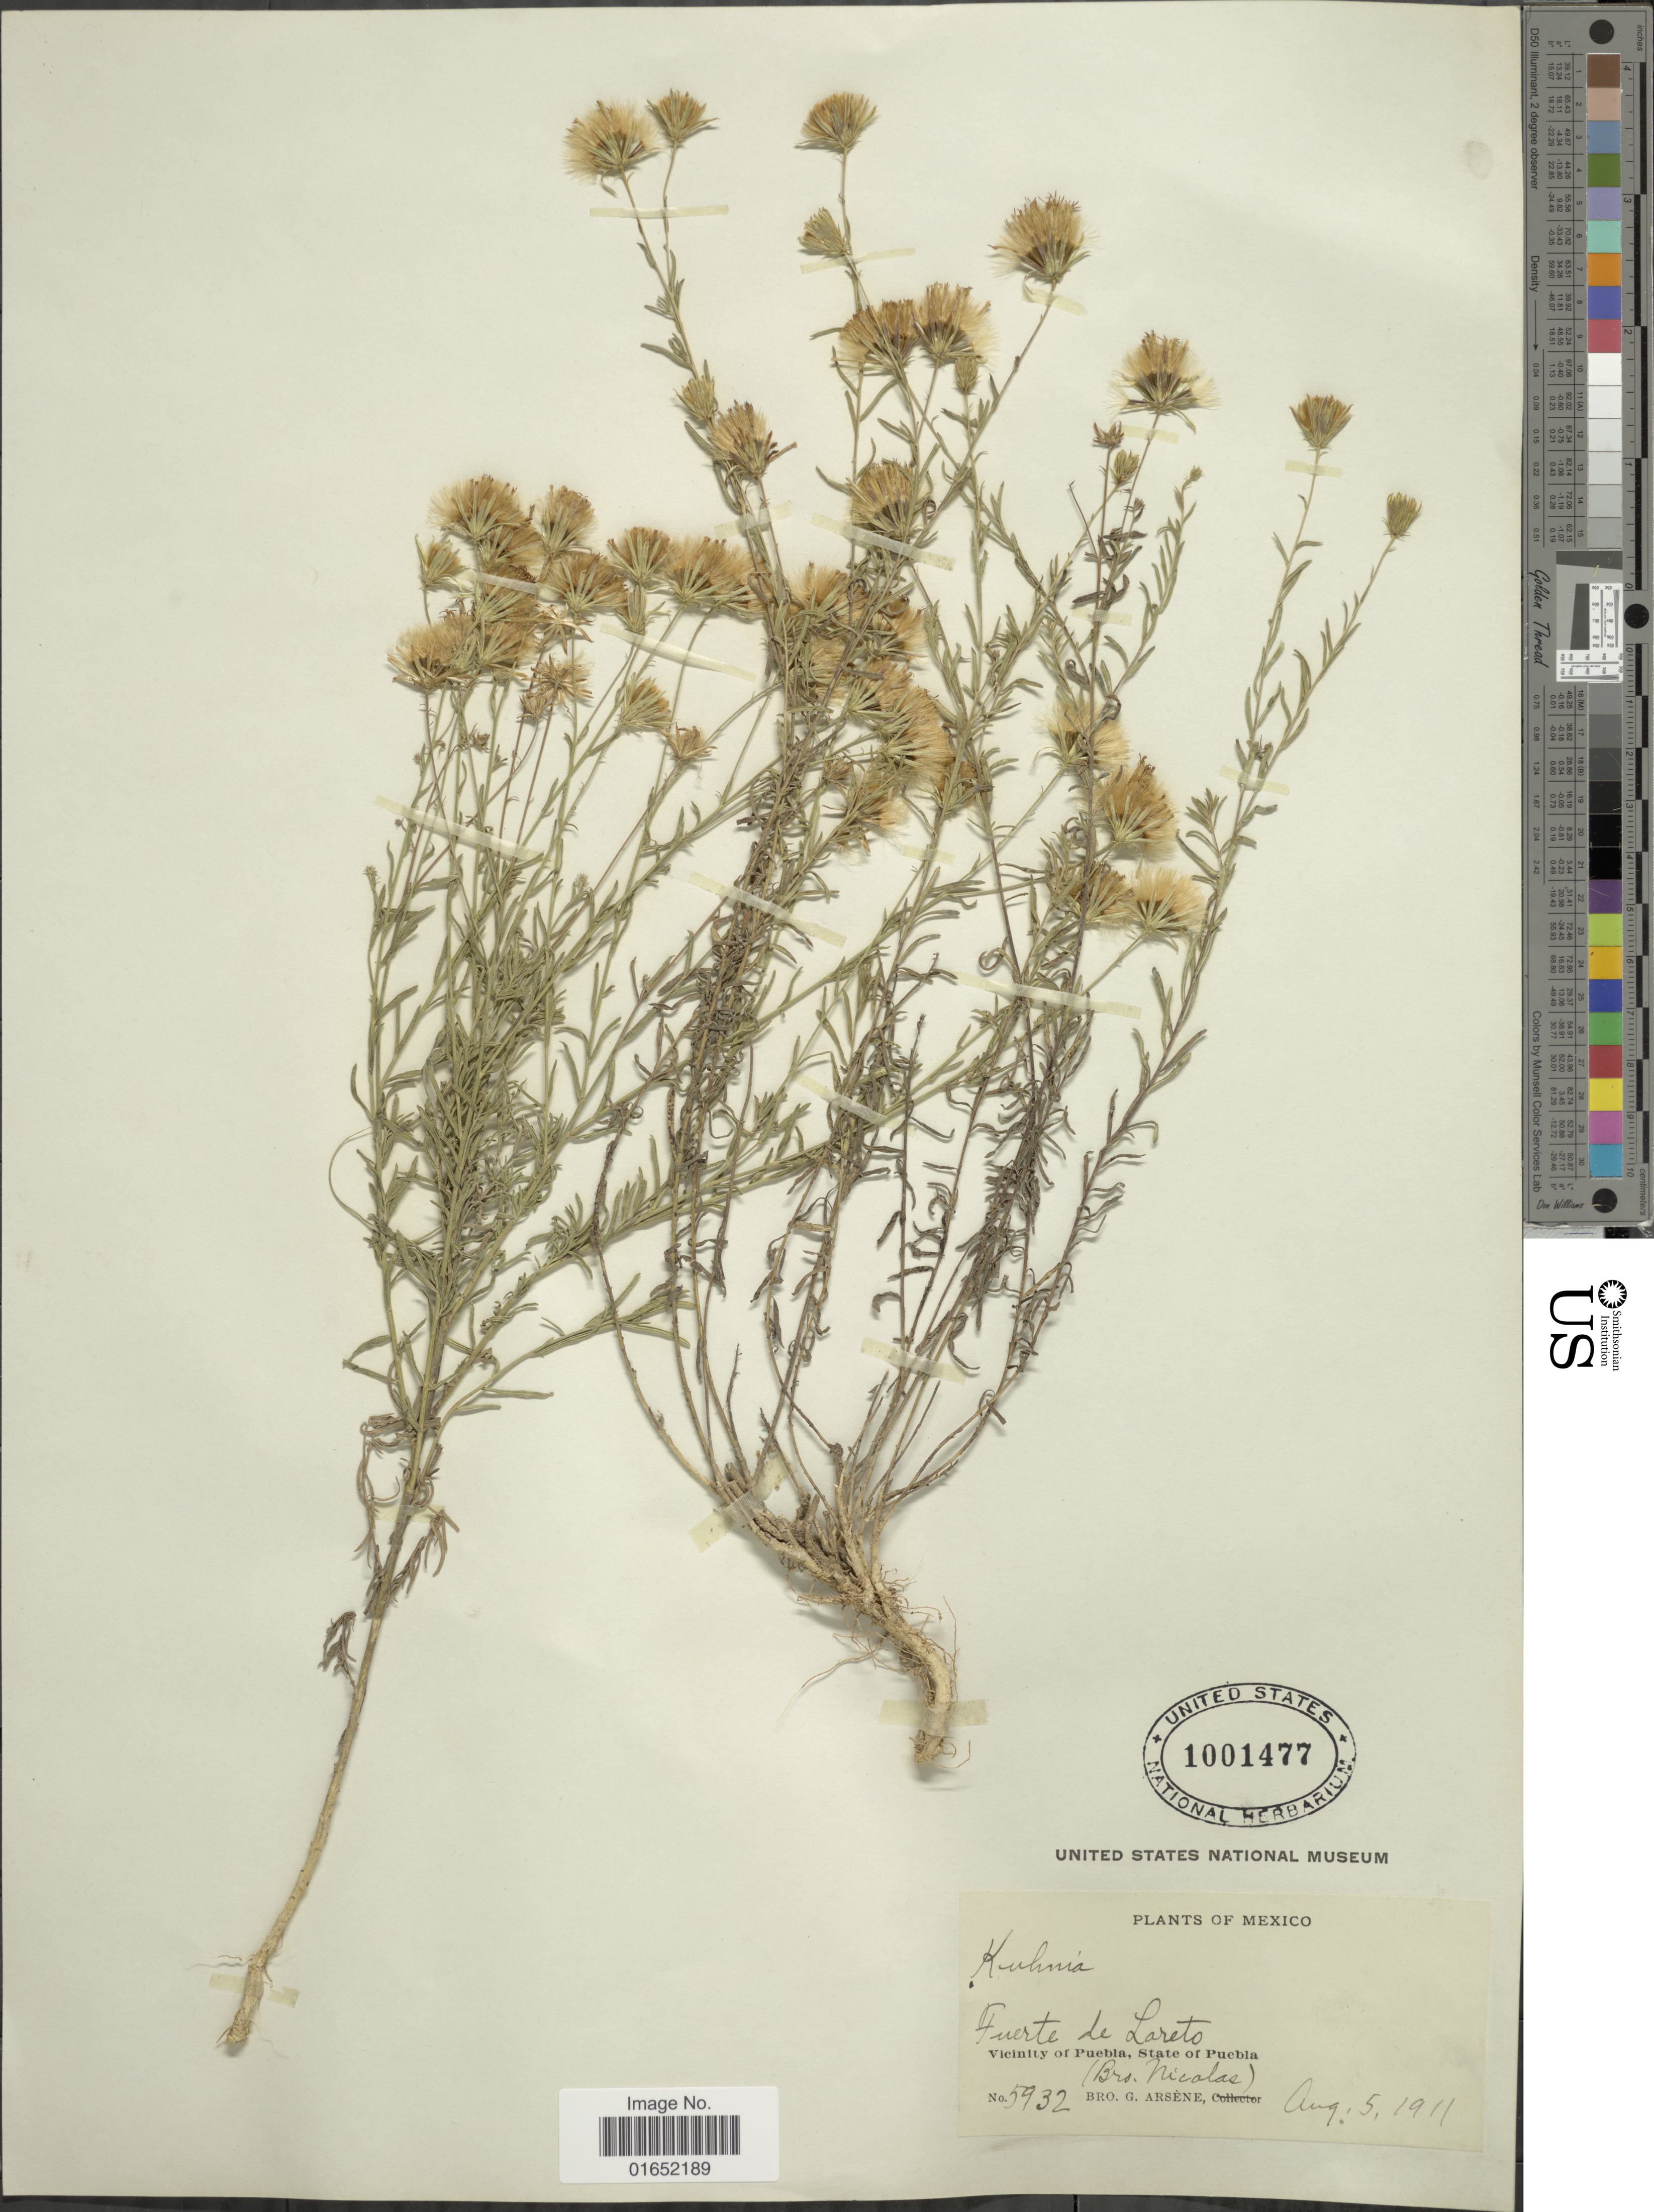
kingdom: Plantae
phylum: Tracheophyta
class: Magnoliopsida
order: Asterales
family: Asteraceae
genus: Brickellia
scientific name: Brickellia rosmarinifolia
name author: (Vent.) W.A. Weber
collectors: Bro. Nicolas & Bro. G. Arsène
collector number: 5932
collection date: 1911-08-05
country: Mexico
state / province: Puebla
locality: Fuerte de Loreto, Vicinity of Puebla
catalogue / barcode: US 1001477